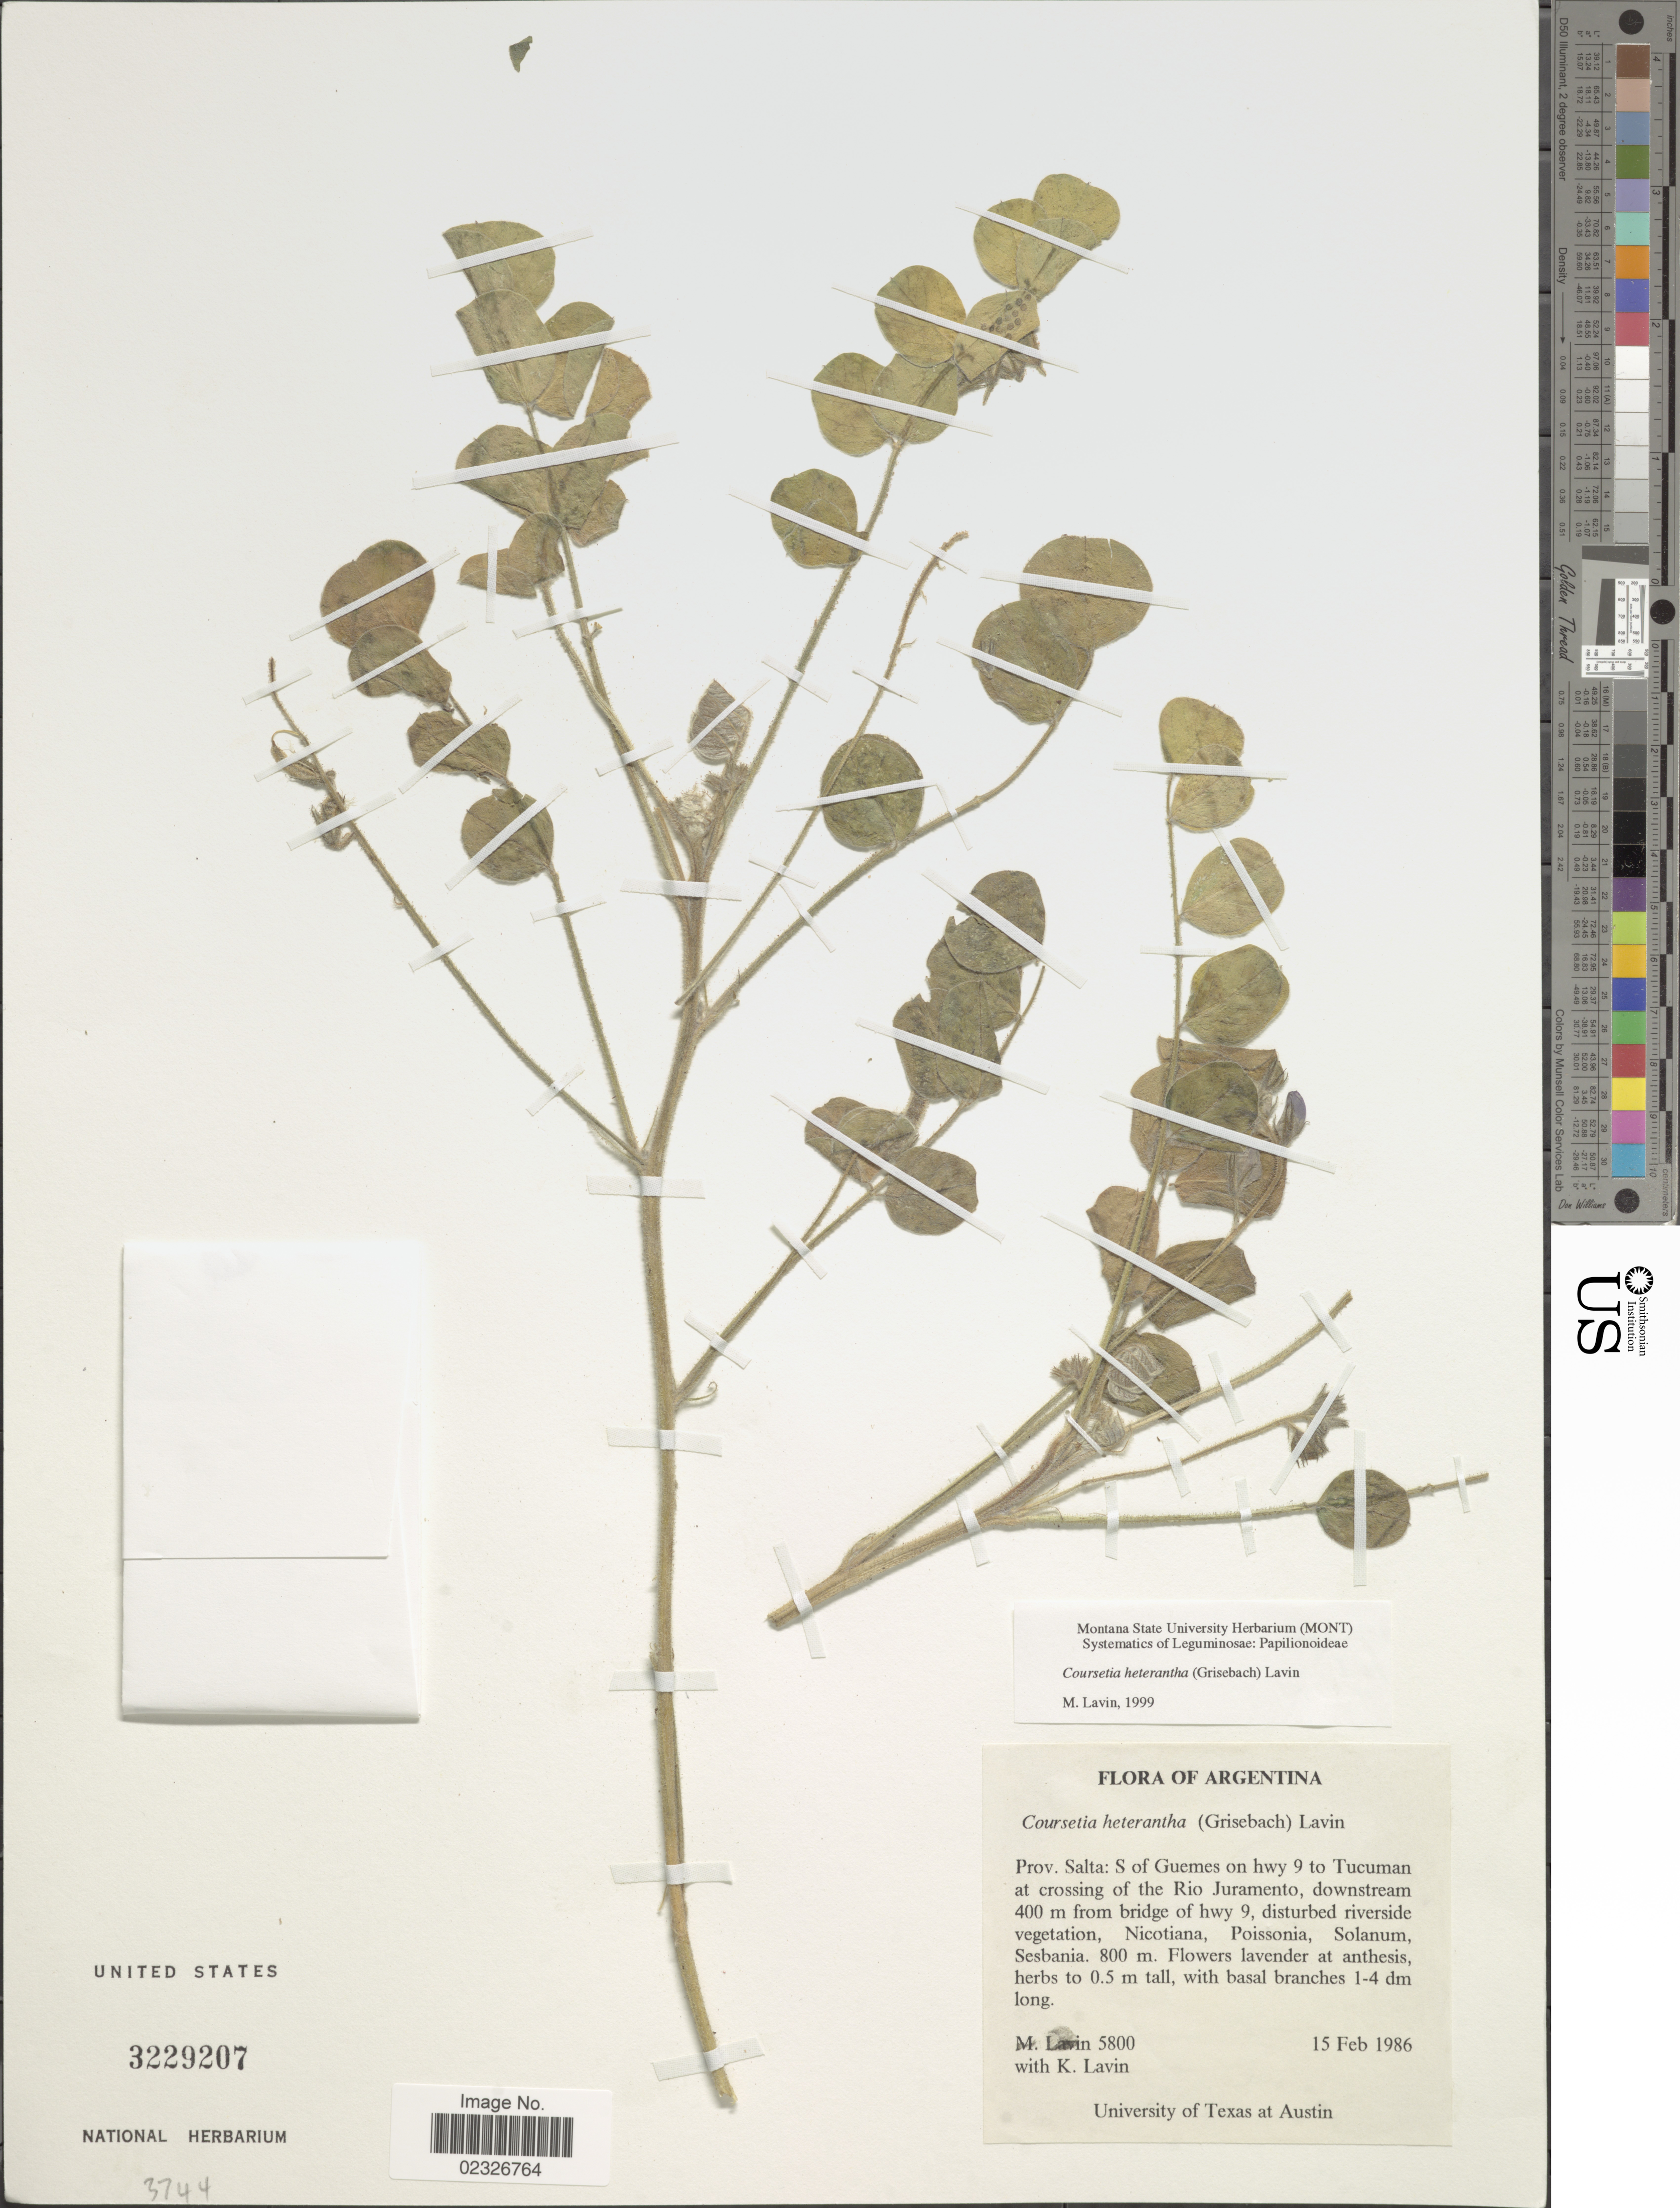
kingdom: Plantae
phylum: Tracheophyta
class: Magnoliopsida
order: Fabales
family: Fabaceae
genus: Coursetia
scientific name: Coursetia heterantha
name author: (Griseb.) Lavin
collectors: M. Lavin & K. Lavin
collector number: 5800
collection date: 1986-02-15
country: Argentina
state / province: Salta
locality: Prov. Salta: S of Guemes on hwy 9 to Tucuman at crossing of the Rio Juramento, downstream 400 m from bridge of hwy 9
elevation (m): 800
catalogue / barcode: US 3229207